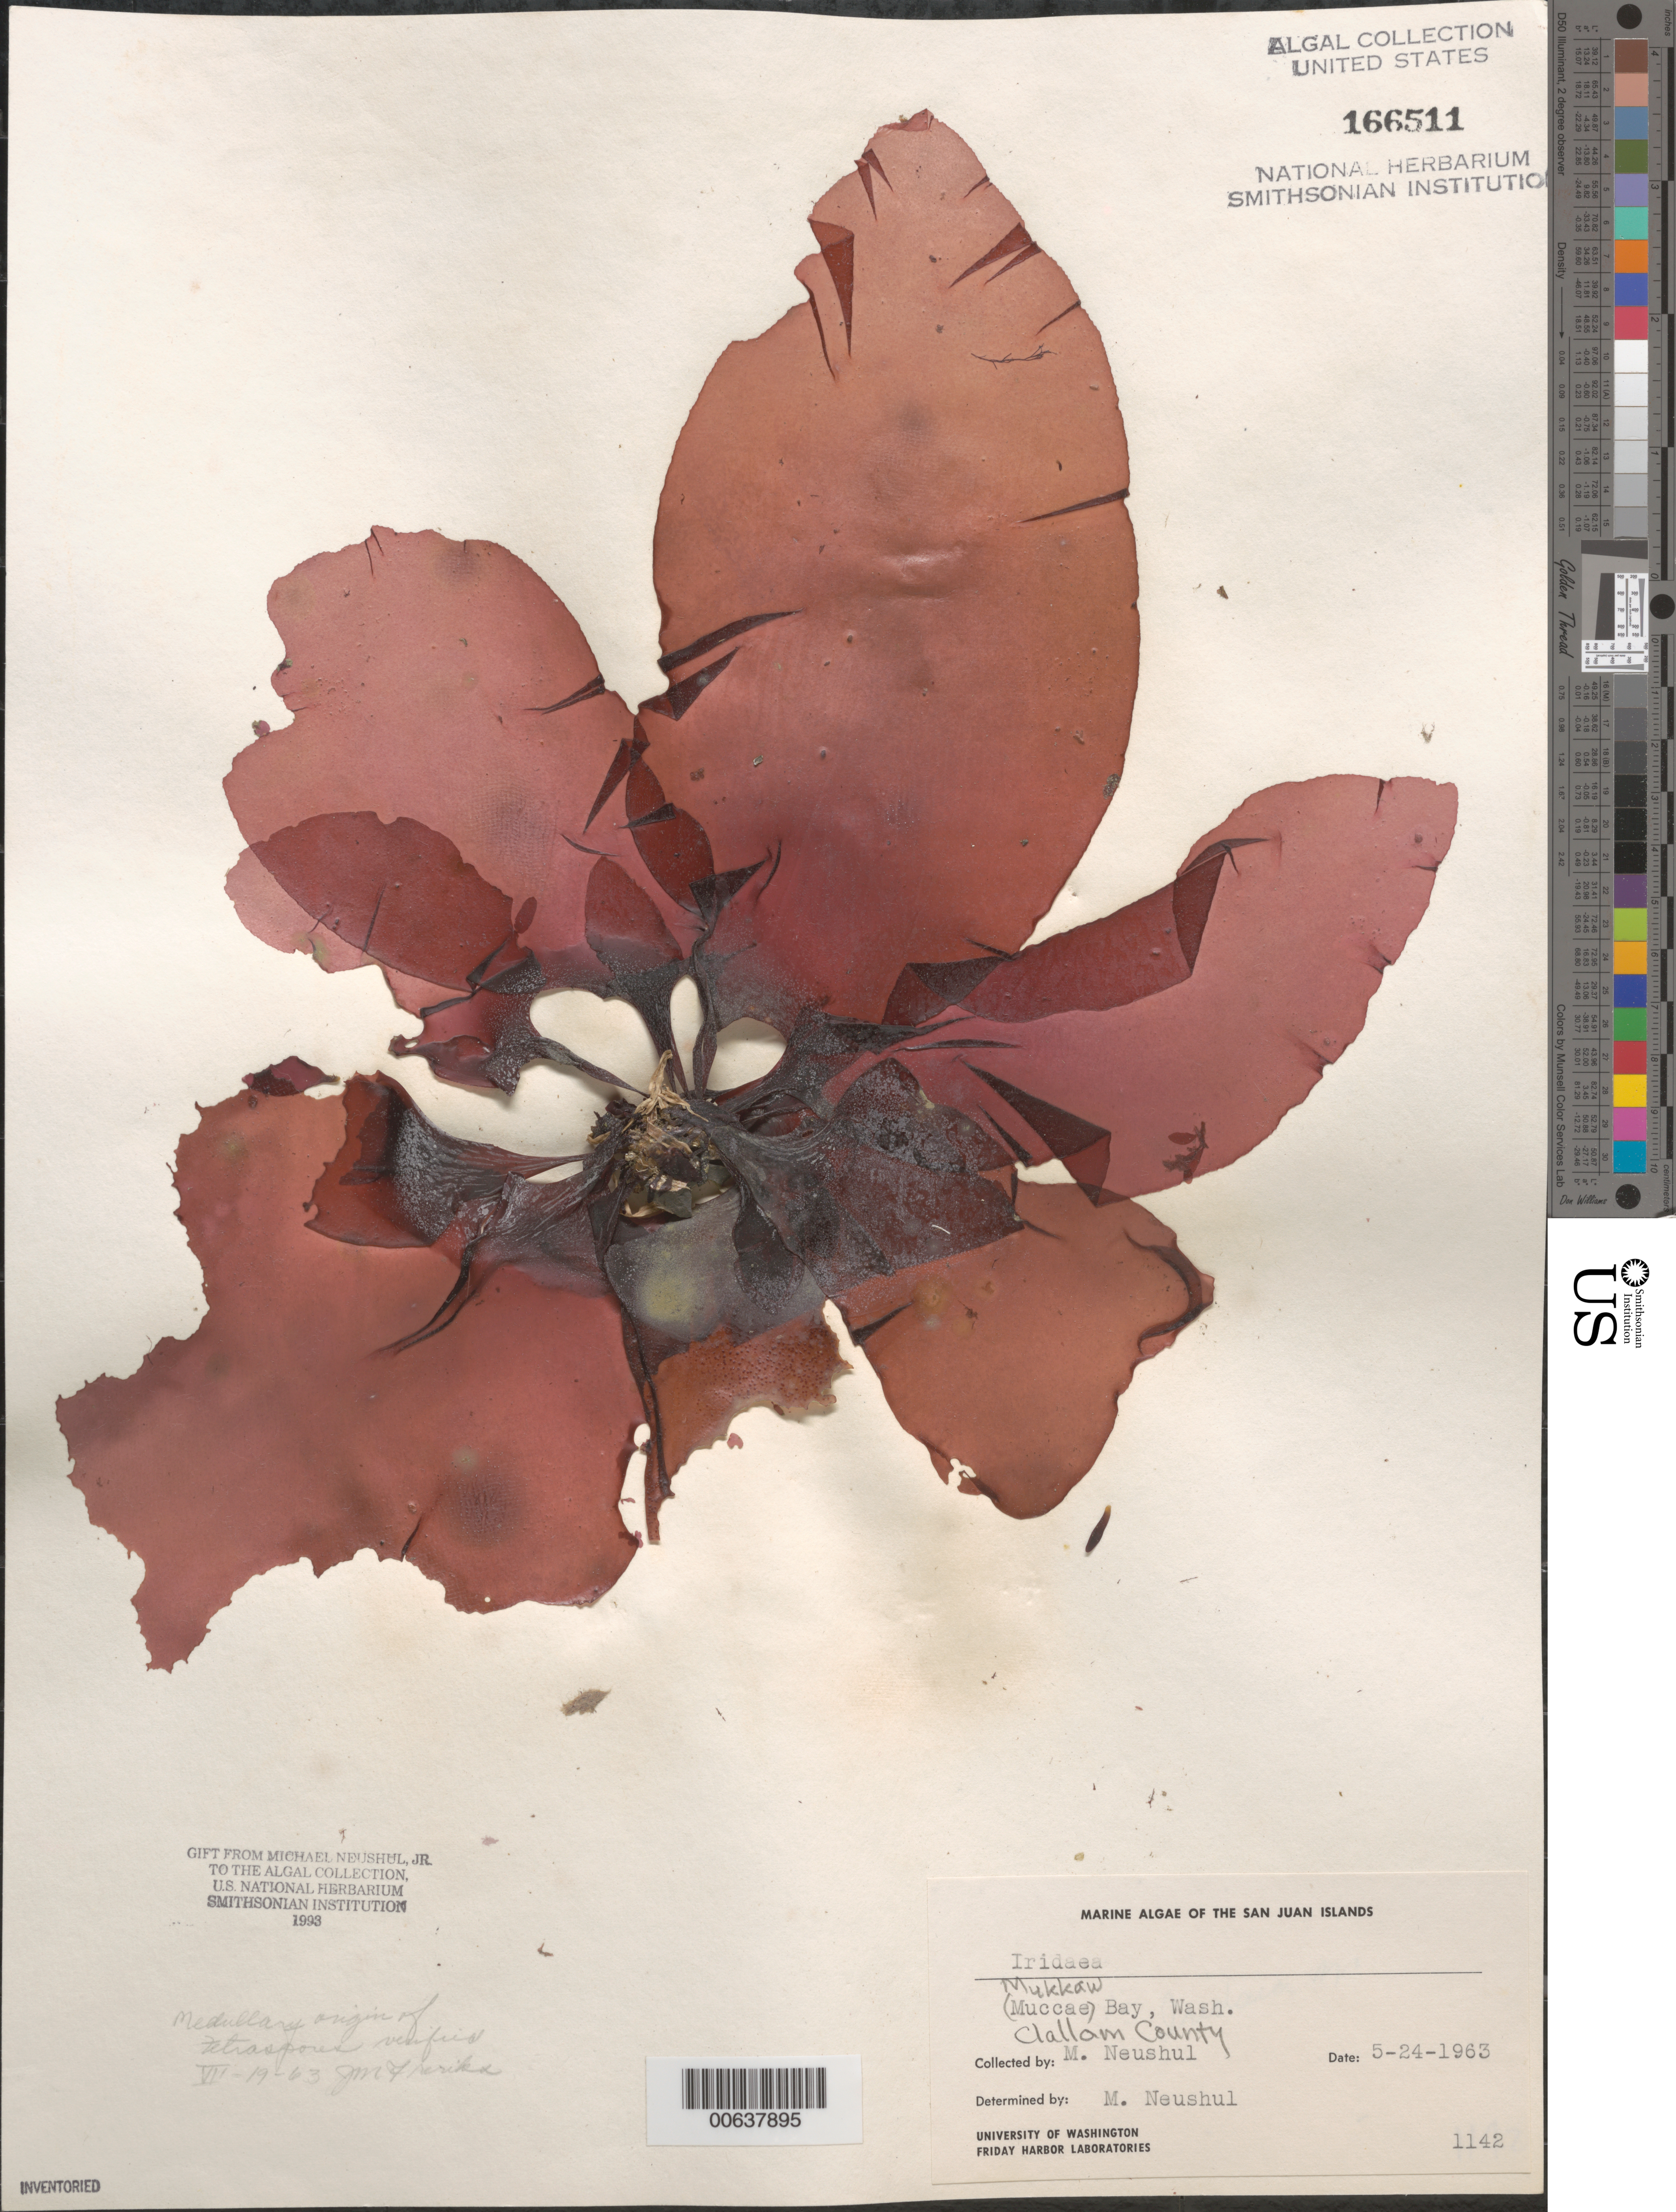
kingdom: Plantae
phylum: Rhodophyta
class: Florideophyceae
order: Gigartinales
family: Gigartinaceae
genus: Iridaea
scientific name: Iridaea sp.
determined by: Neushul, M.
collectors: M. Neushul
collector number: Neushul 1142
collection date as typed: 24 May 1963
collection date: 1963-05-24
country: United States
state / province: Washington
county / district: Clallam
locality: Mukkaw Bay (Muccaw Bay)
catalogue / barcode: US 166511